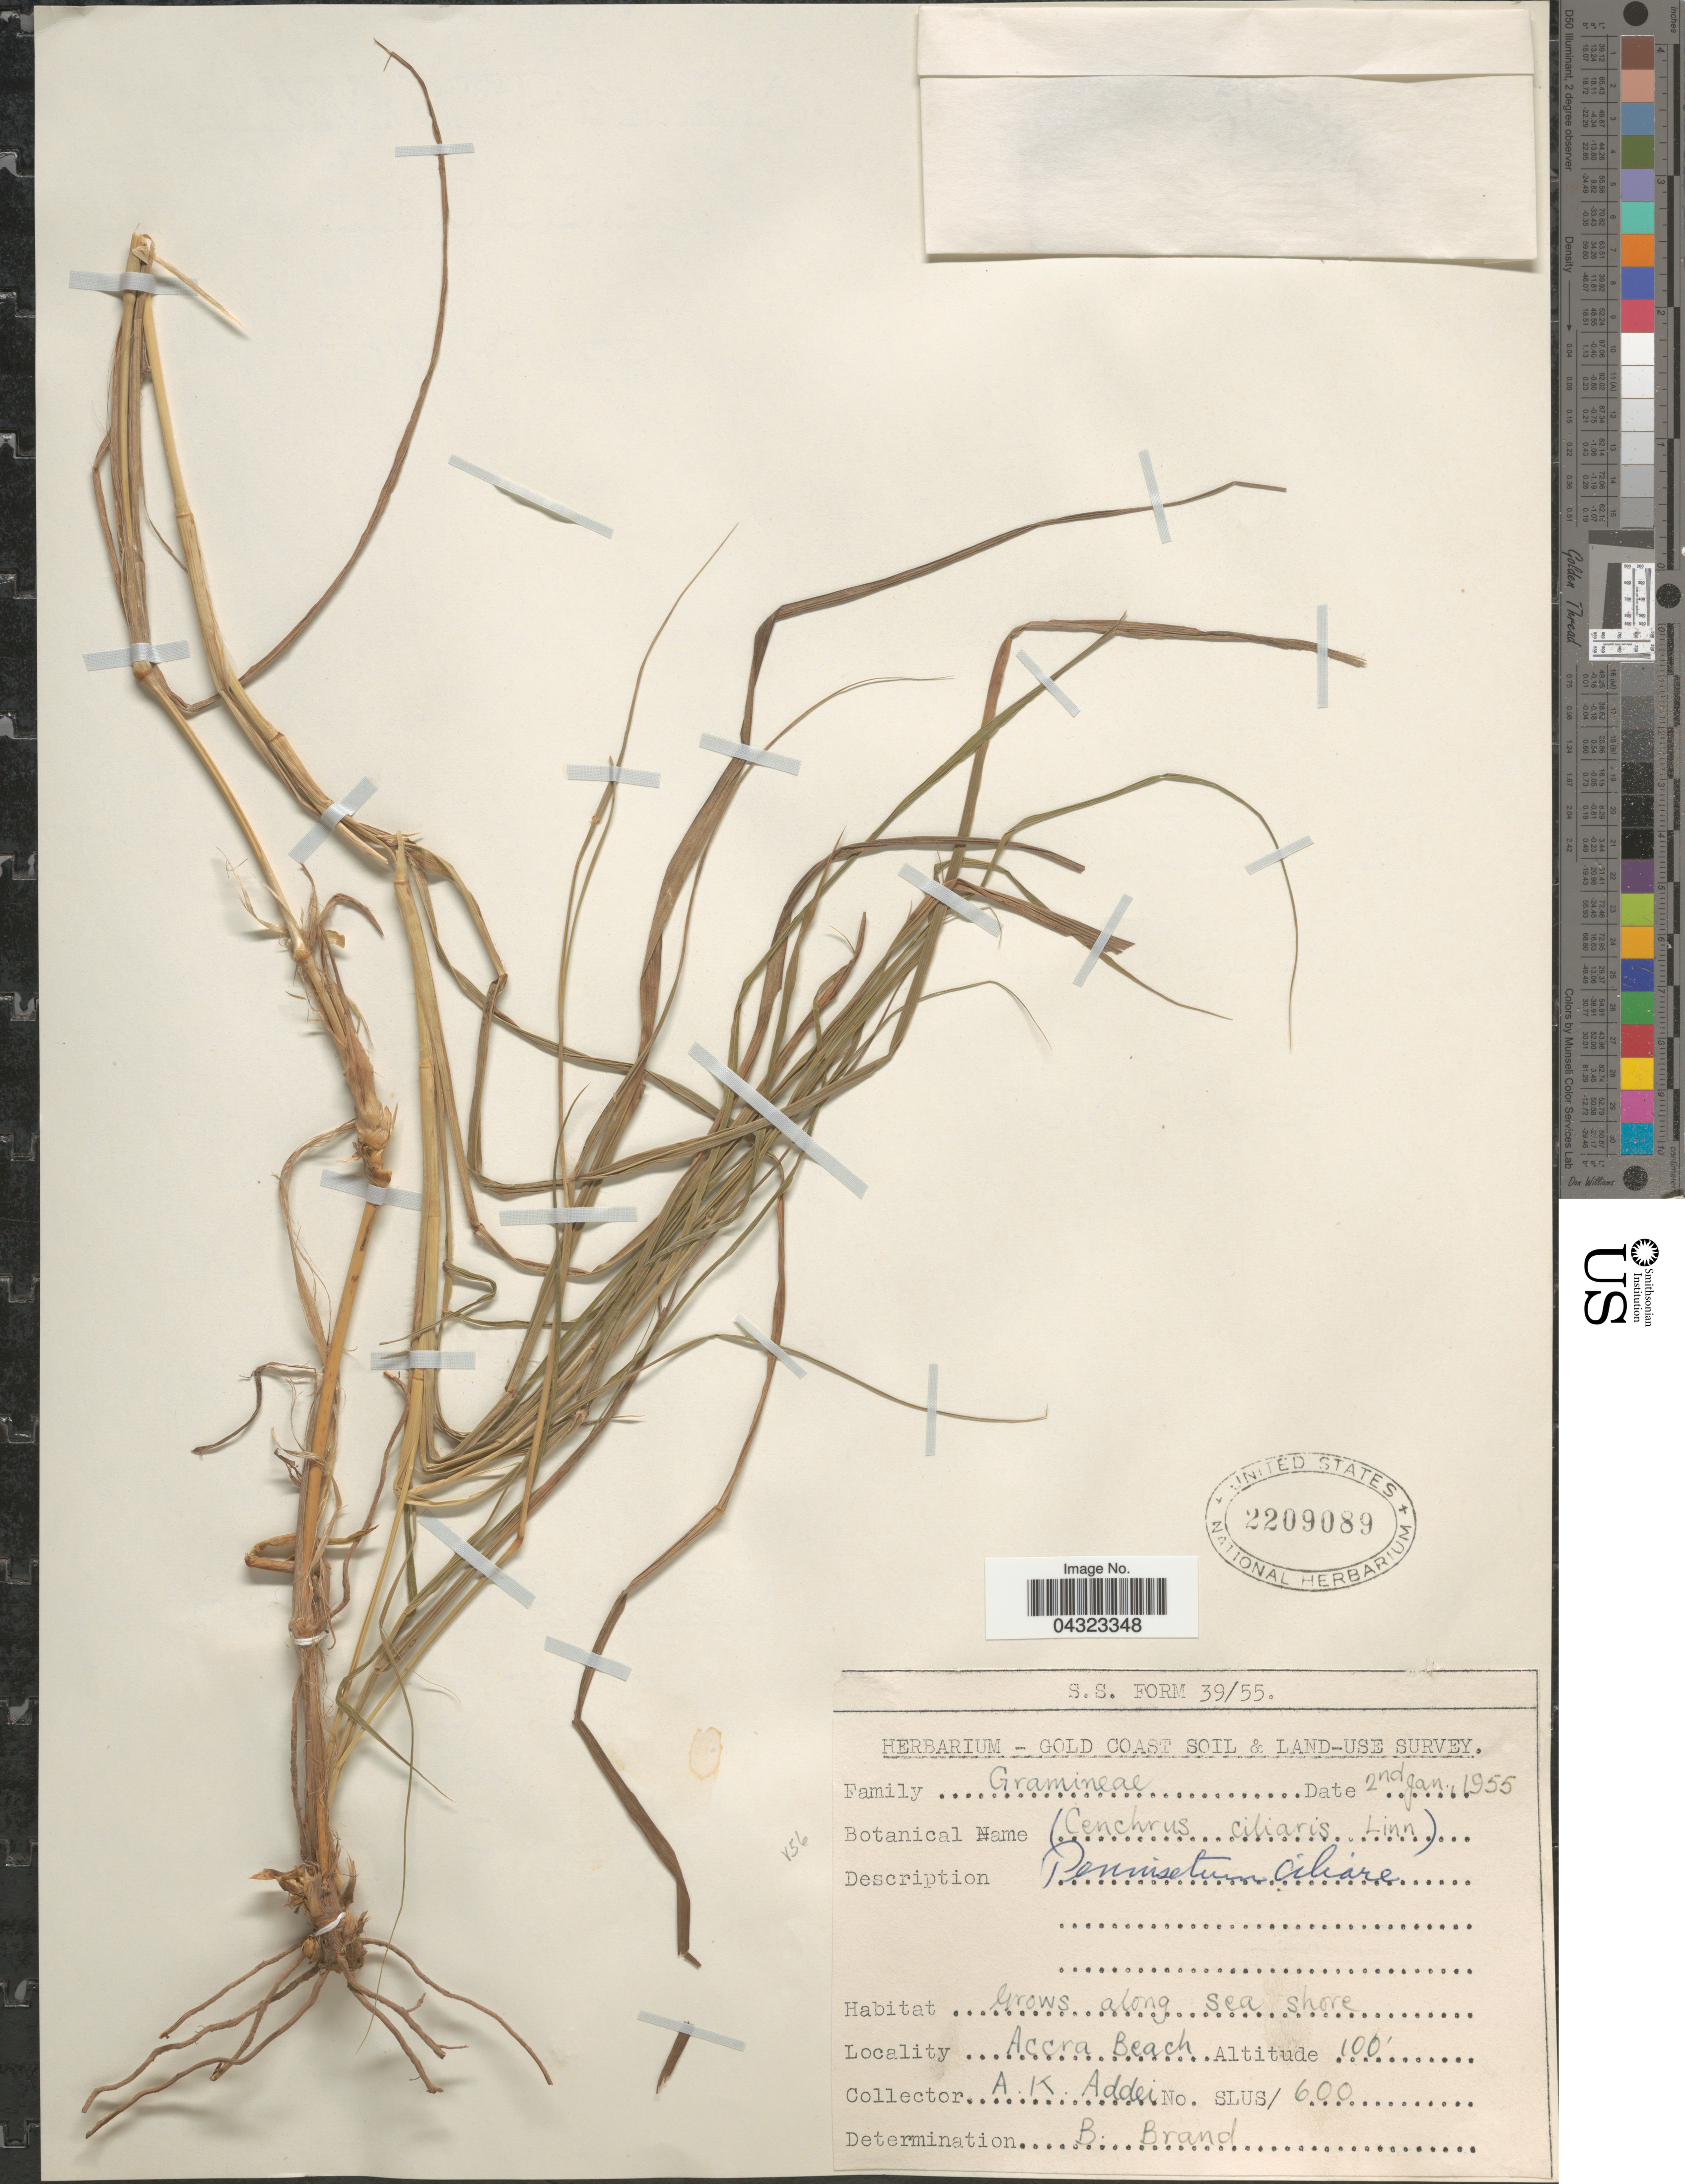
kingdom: Plantae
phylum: Tracheophyta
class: Liliopsida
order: Poales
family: Poaceae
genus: Cenchrus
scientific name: Cenchrus ciliaris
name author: L.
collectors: A. Addei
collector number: SLUS/600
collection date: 1955-01-02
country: Ghana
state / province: Greater Accra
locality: Gold Coast Soil & Land-Use Survey. Along sea shore. Accra Beach.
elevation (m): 30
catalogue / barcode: US 2209089